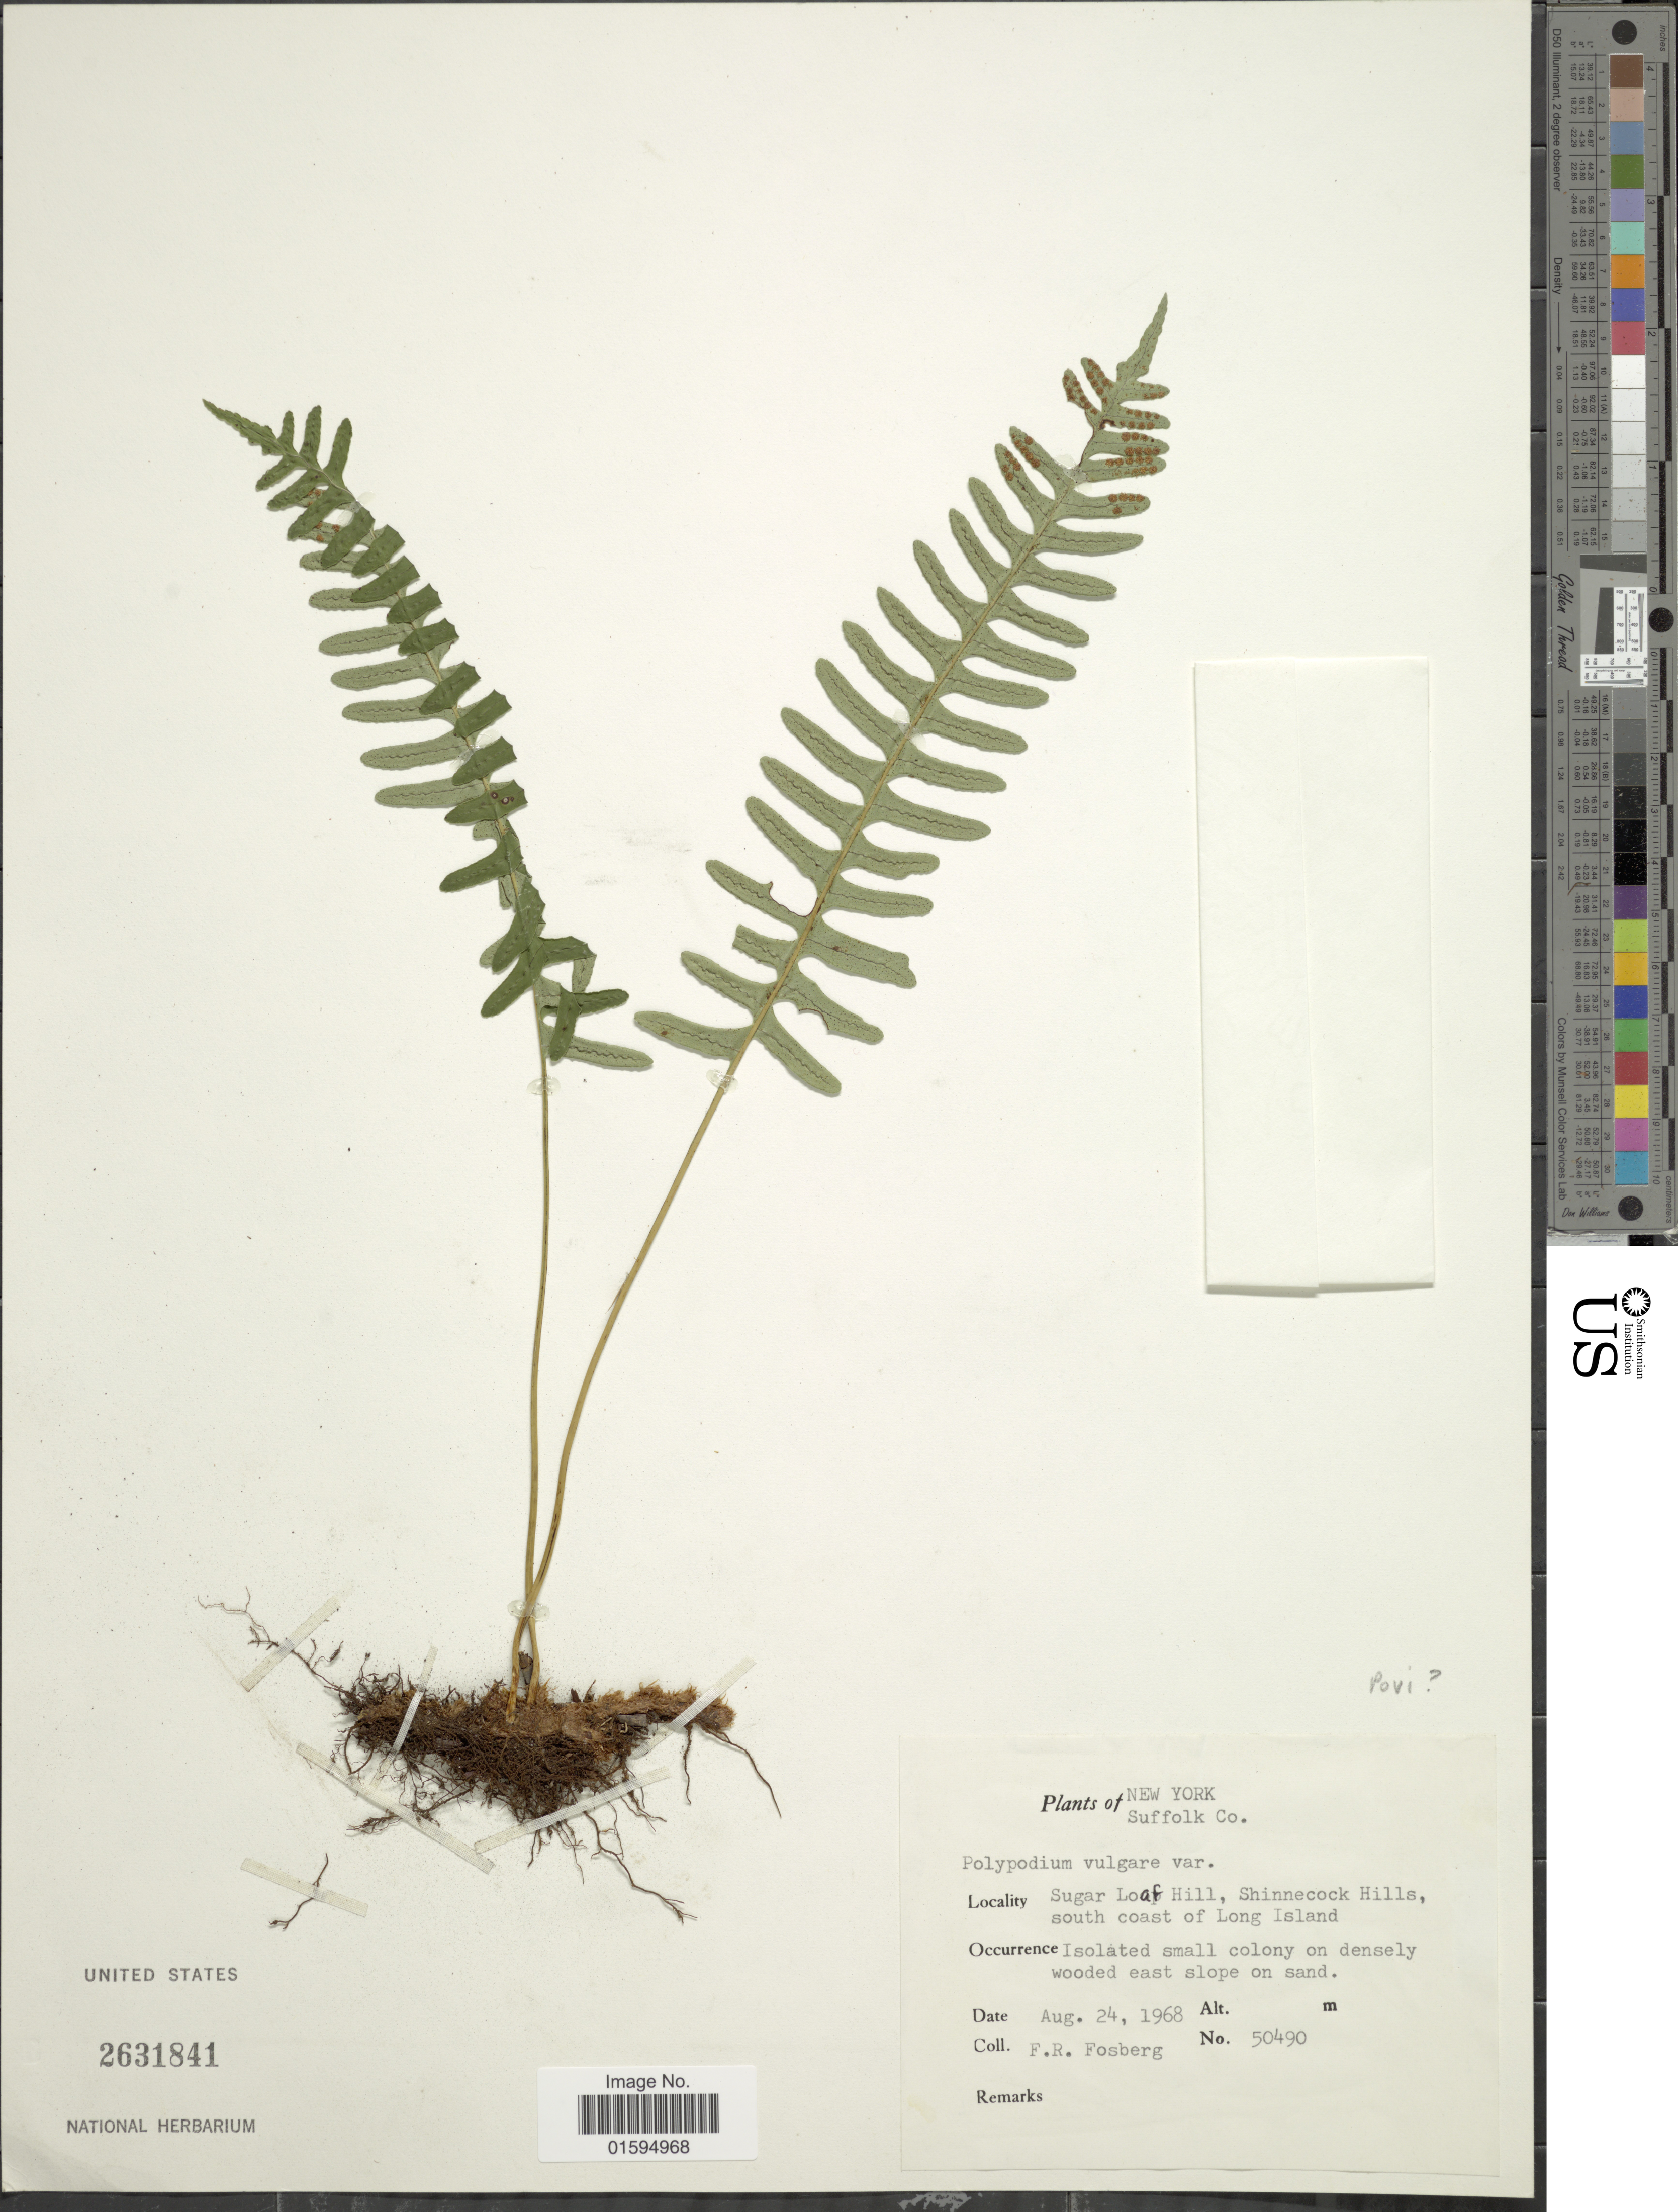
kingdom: Plantae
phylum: Tracheophyta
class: Polypodiopsida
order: Polypodiales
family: Polypodiaceae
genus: Polypodium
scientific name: Polypodium virginianum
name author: L.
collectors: F. R. Fosberg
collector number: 50490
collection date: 1968-08-24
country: United States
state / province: New York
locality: Suffolk Co. Sugar loaf Hill, Shinnecock Hills South coast of Long Island.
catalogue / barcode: US 2631841